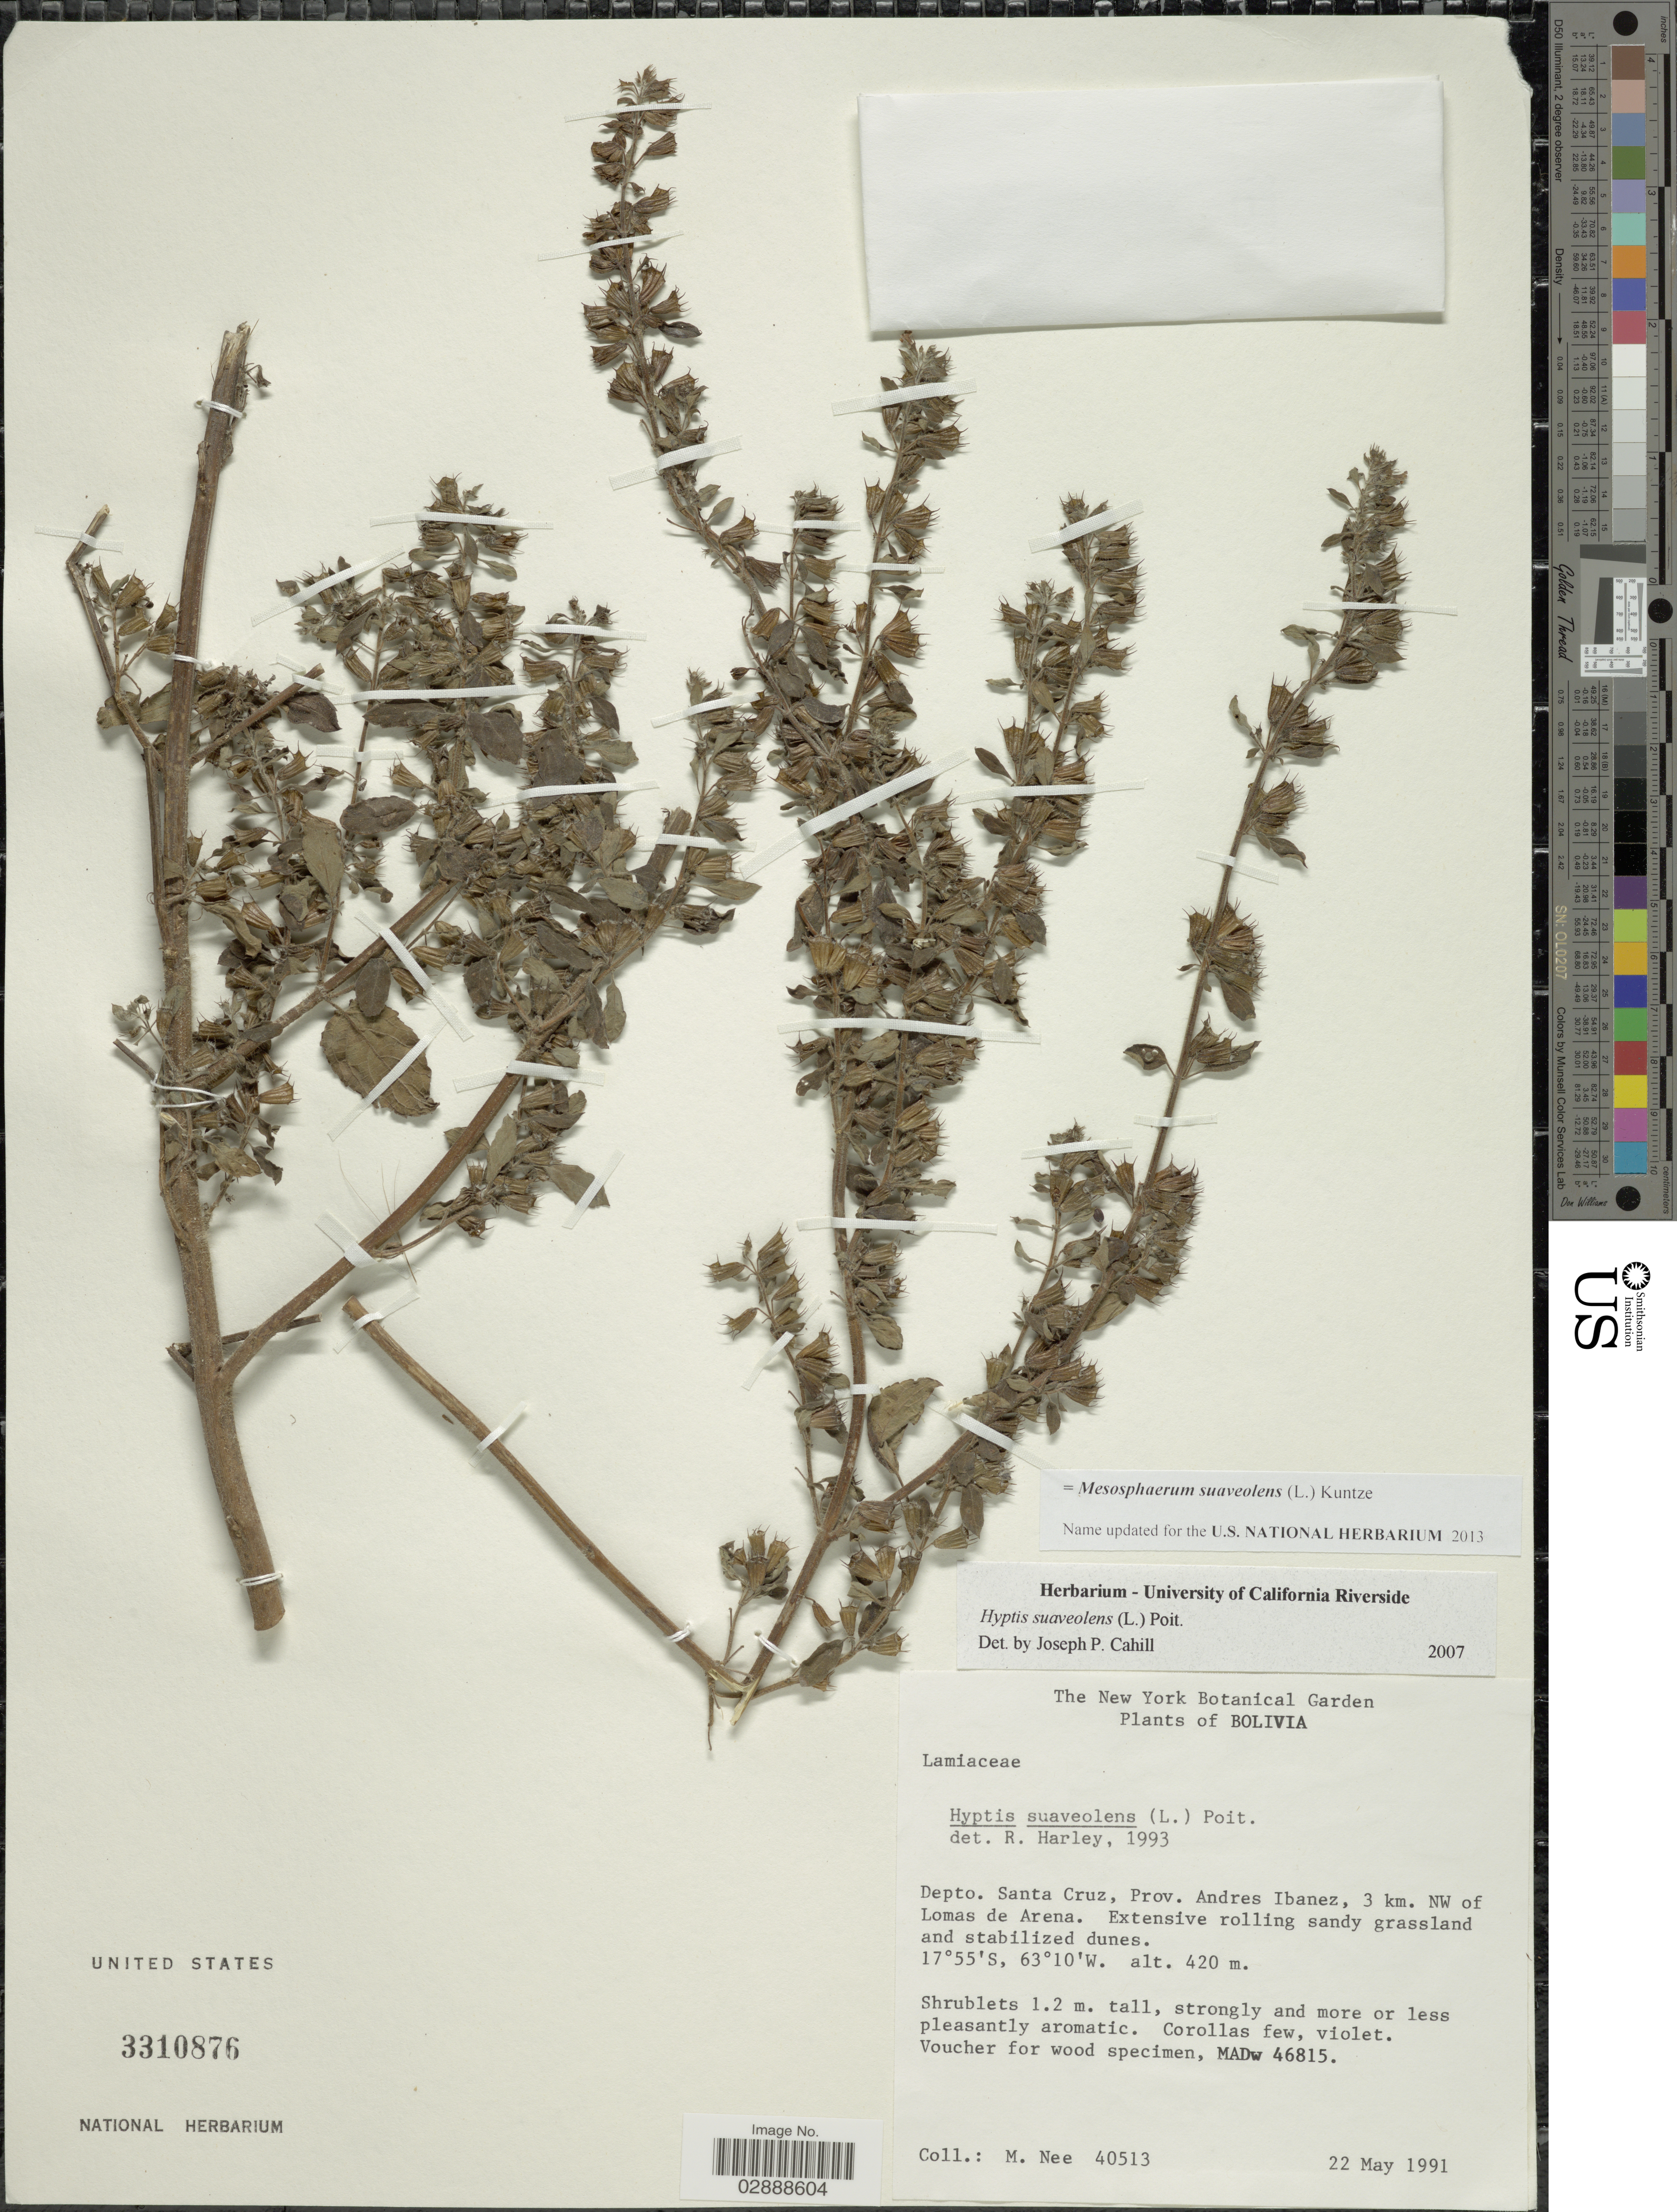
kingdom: Plantae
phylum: Tracheophyta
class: Magnoliopsida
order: Lamiales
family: Lamiaceae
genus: Mesosphaerum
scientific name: Mesosphaerum suaveolens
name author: (L.) Kuntze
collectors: M. Nee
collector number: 40513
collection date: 1991-05-22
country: Bolivia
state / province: Santa Cruz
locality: Depto. Santa Cruz, Prov. Andres Ibanez, 3 km. NW of Lomas de Arena.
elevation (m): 420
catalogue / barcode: US 3310876